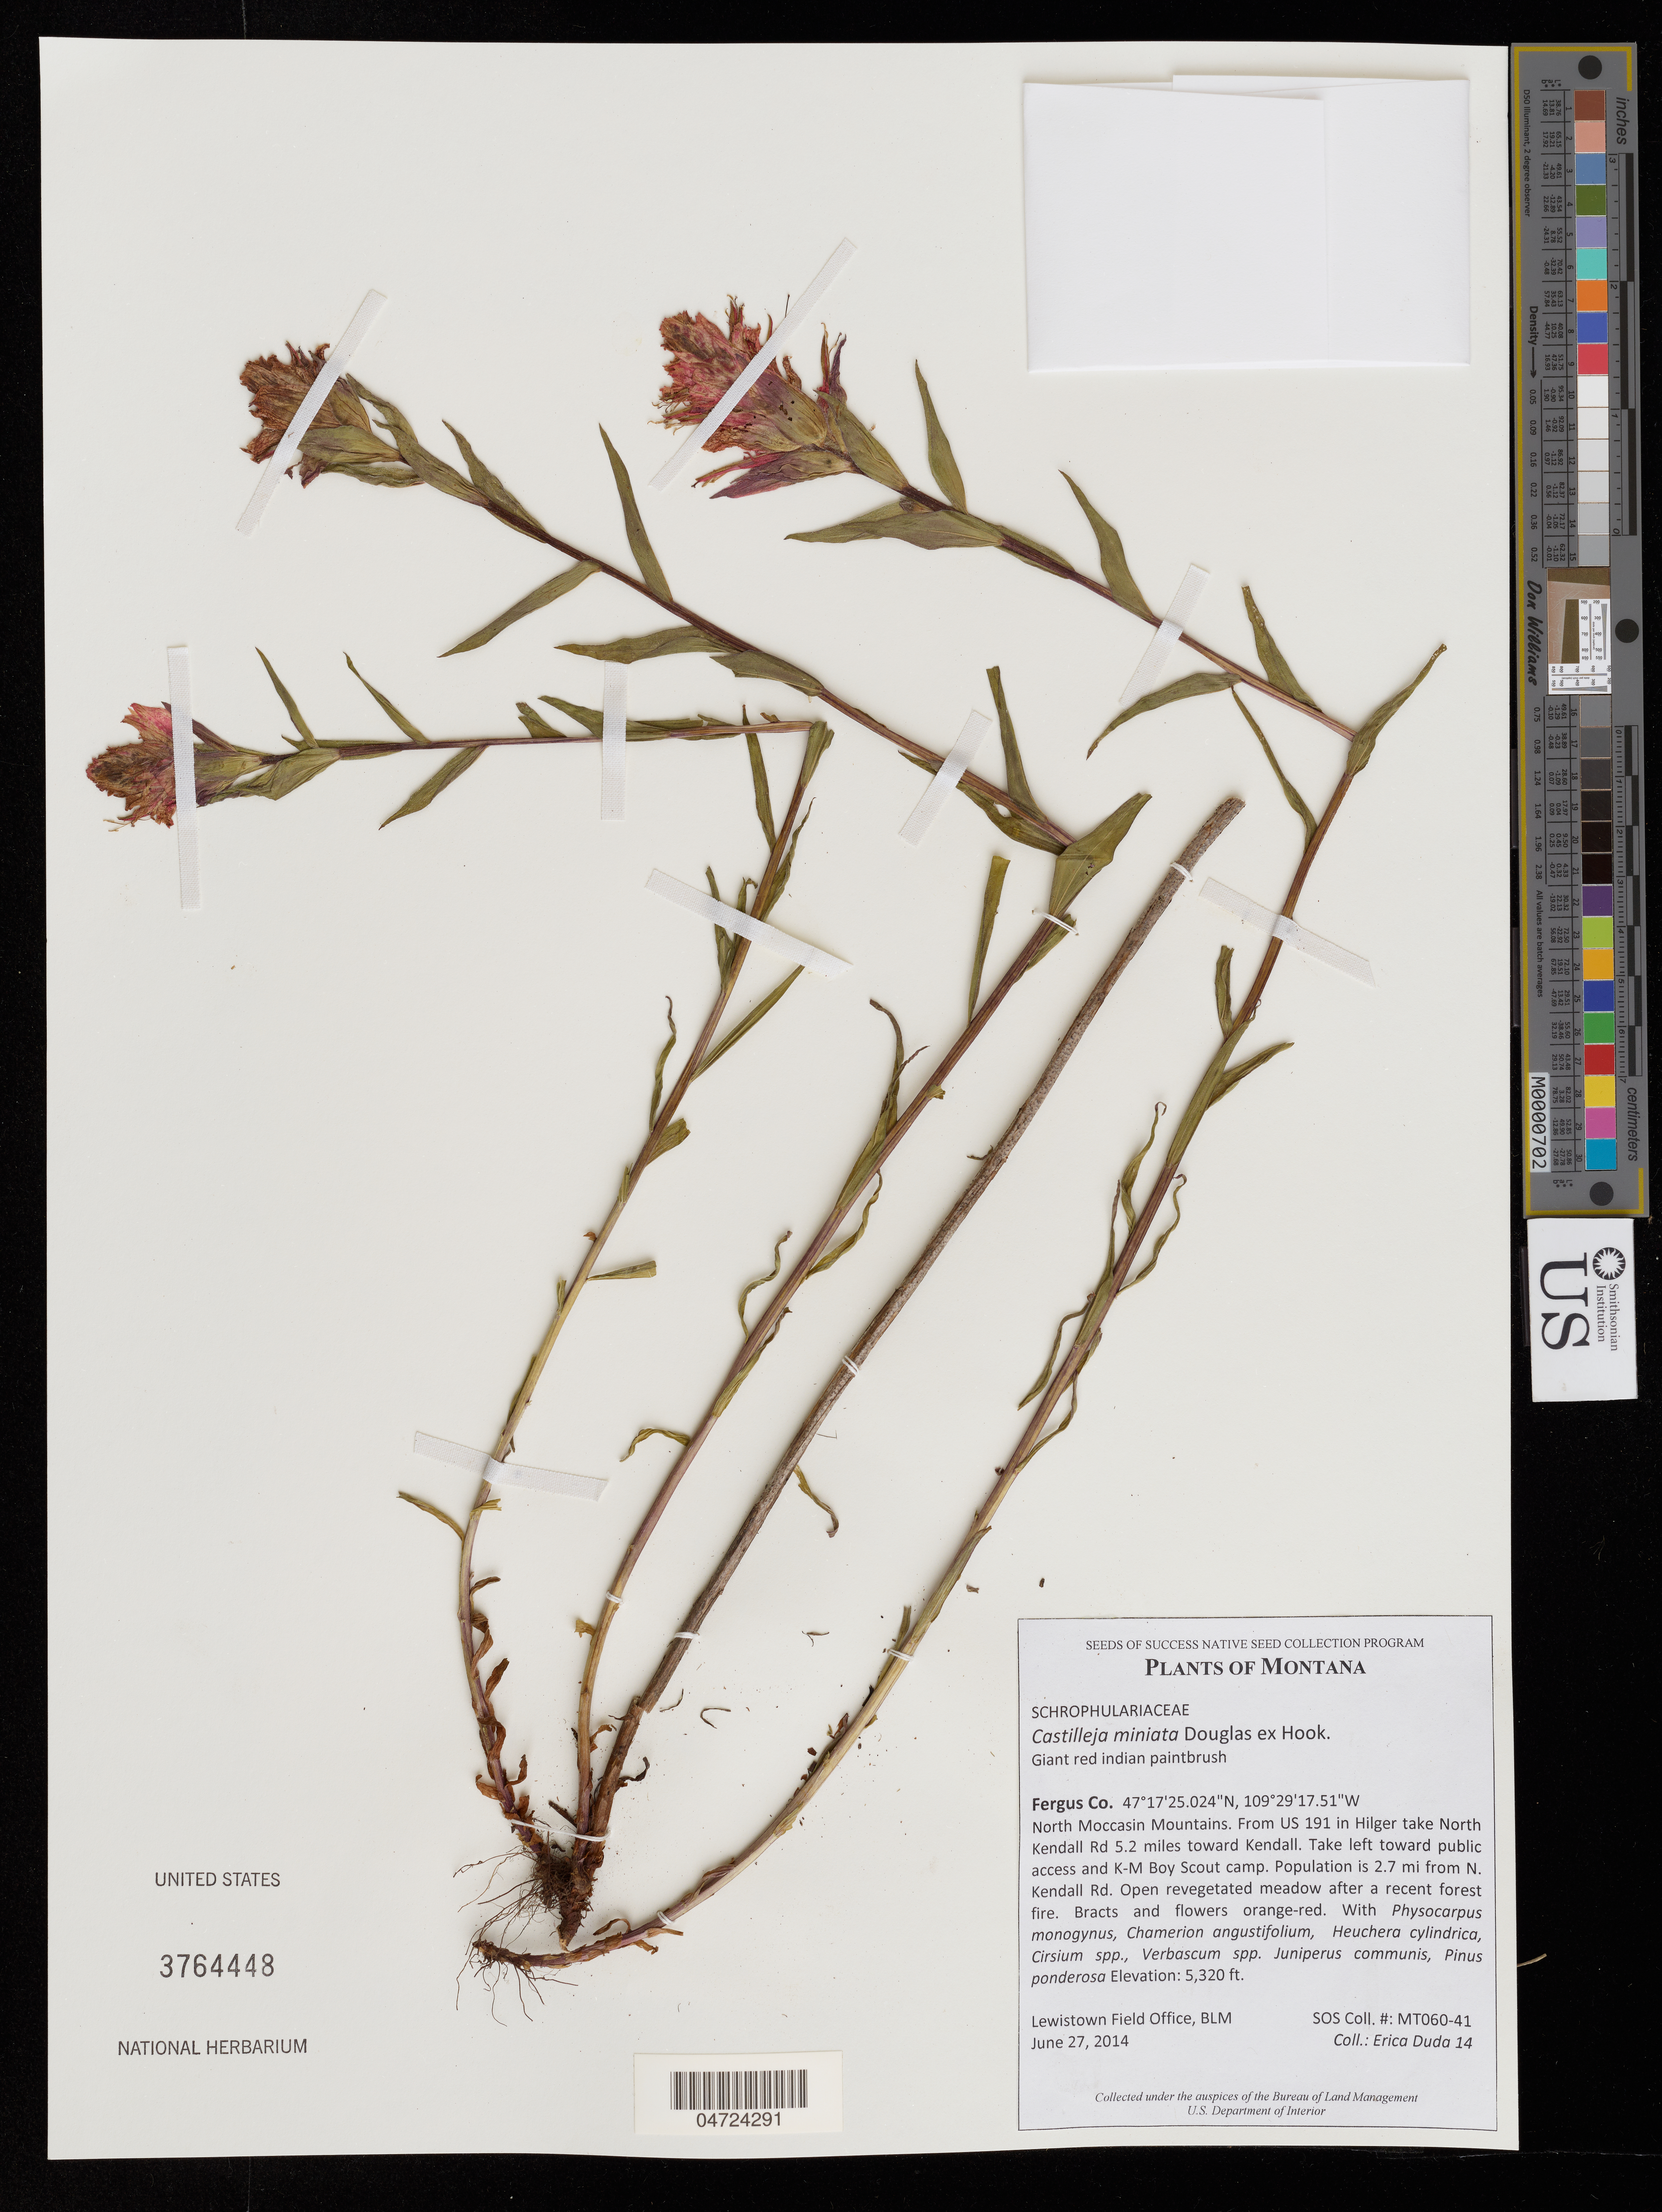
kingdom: Plantae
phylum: Tracheophyta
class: Magnoliopsida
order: Lamiales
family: Orobanchaceae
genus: Castilleja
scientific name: Castilleja miniata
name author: Douglas ex Hook.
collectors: E. Duda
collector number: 14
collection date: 2014-06-27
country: United States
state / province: Montana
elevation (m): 1622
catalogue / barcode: US 3764448